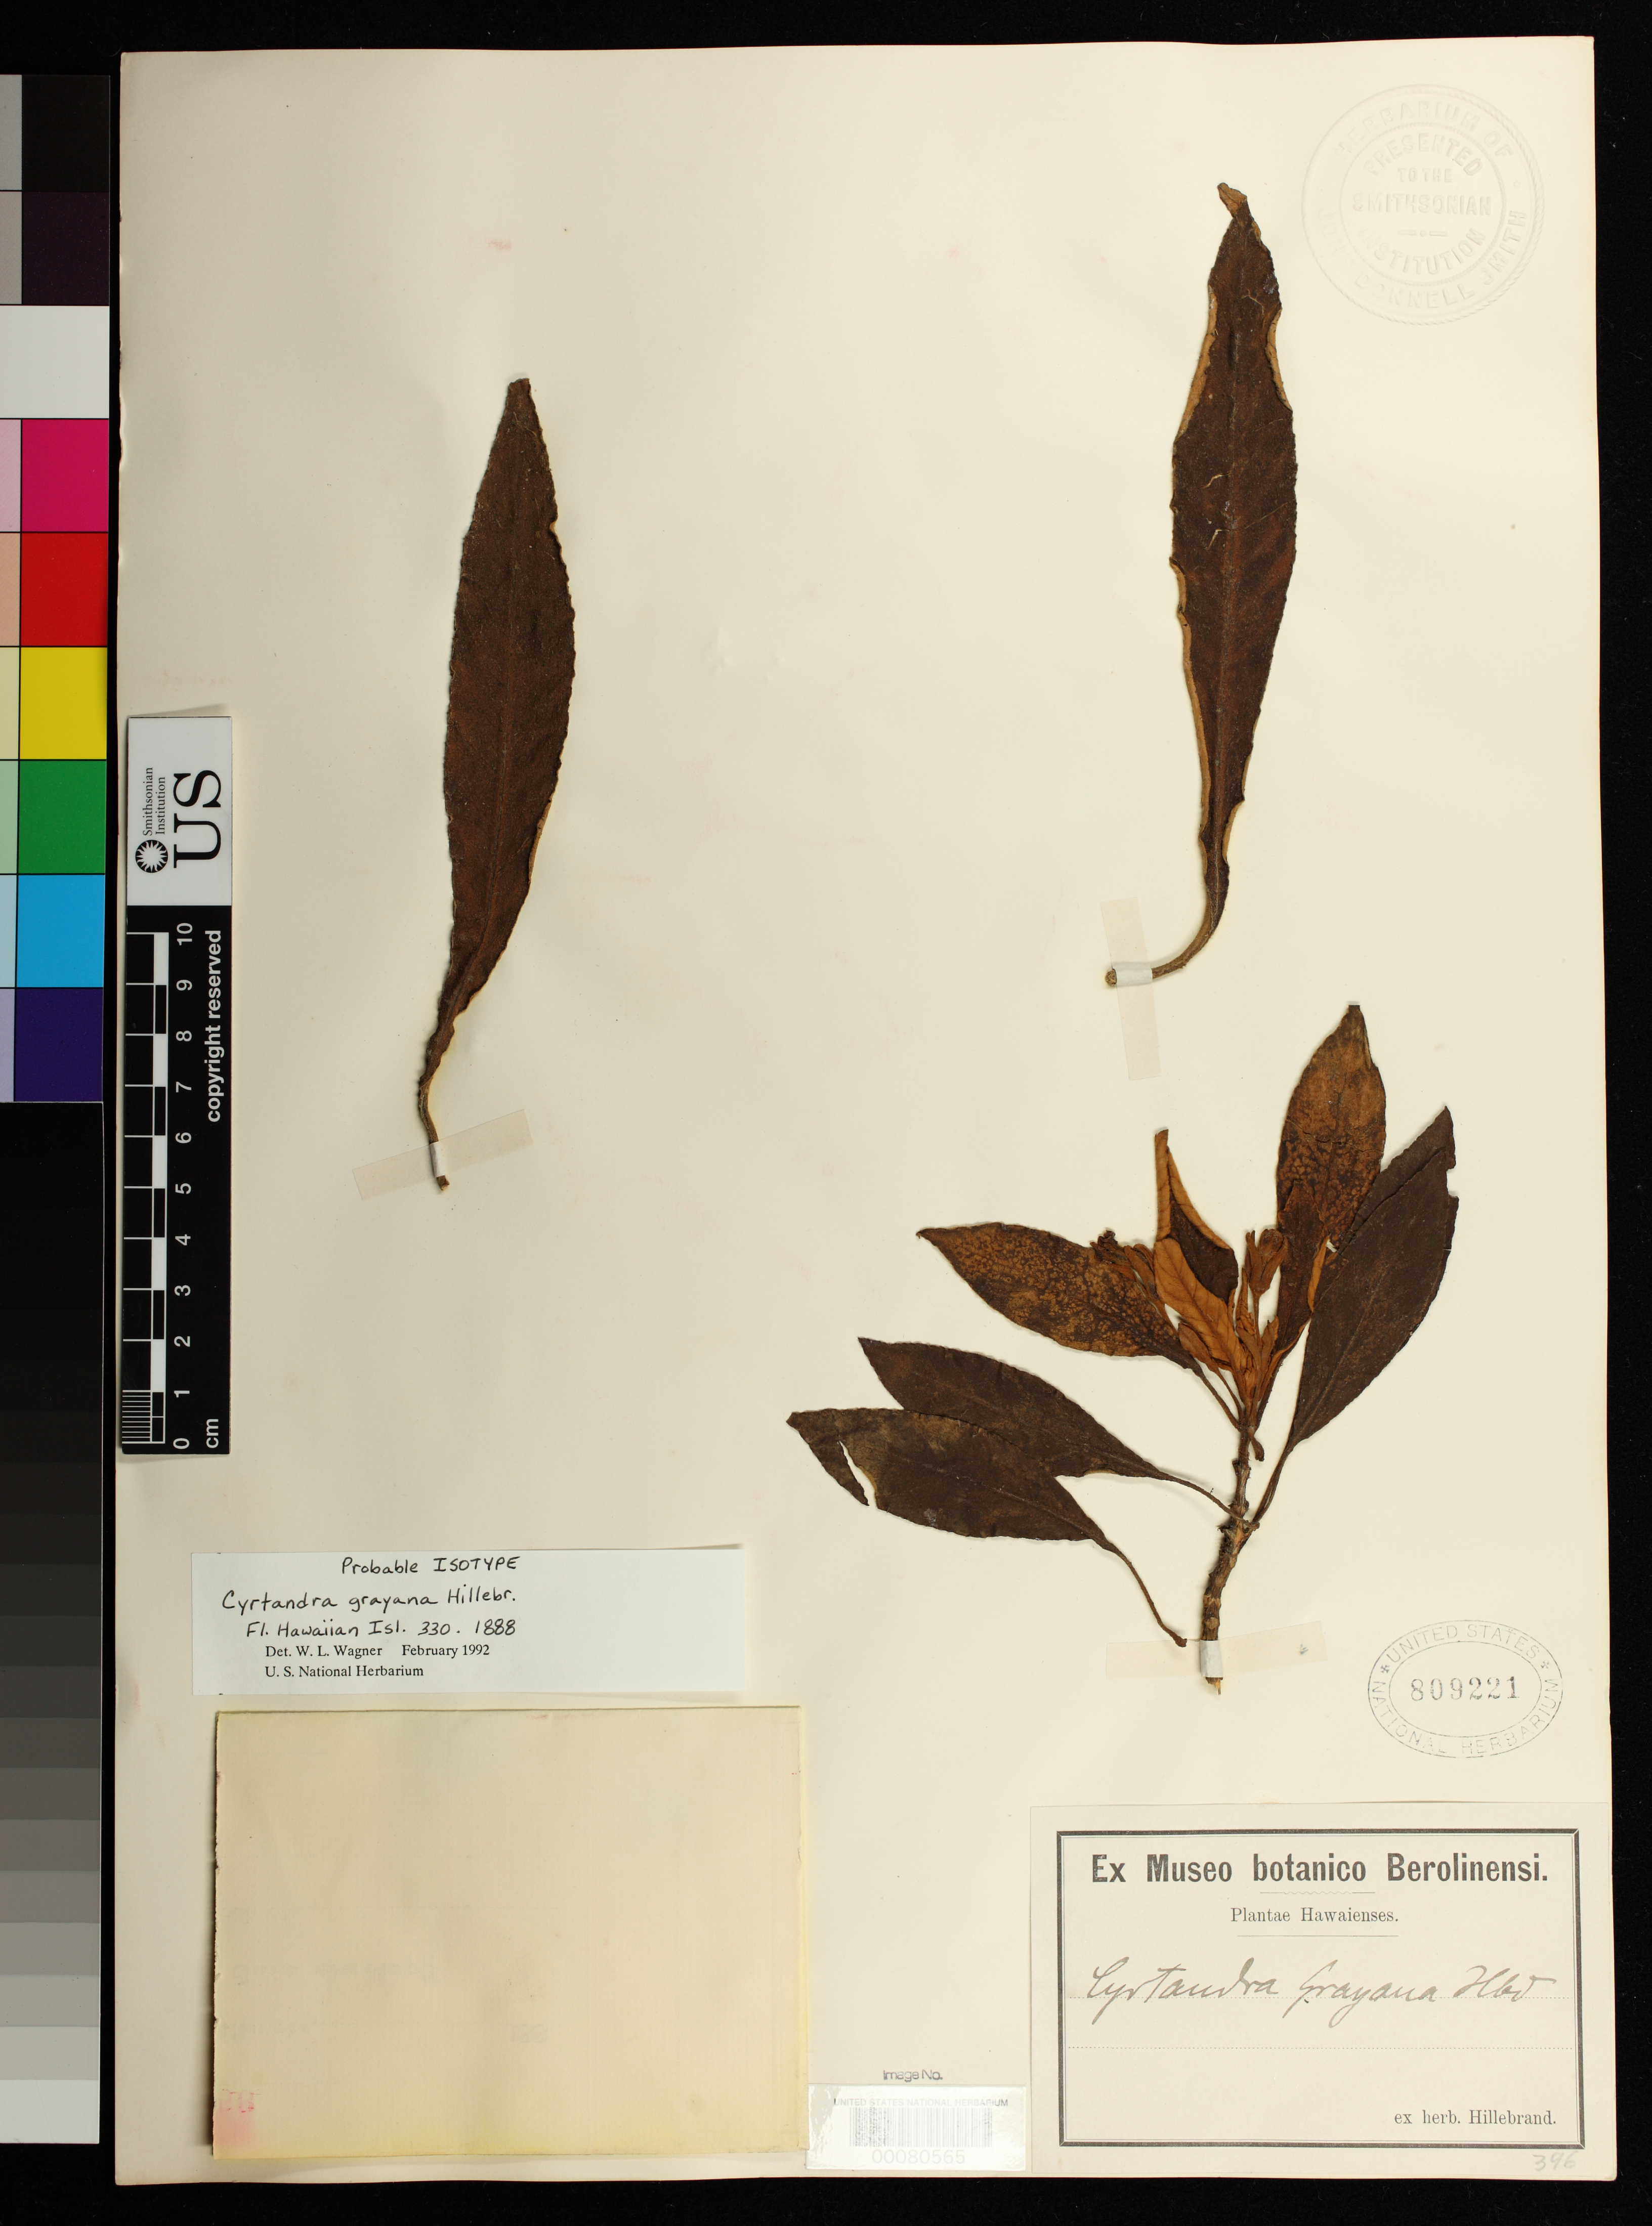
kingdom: Plantae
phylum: Tracheophyta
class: Magnoliopsida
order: Lamiales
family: Gesneriaceae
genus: Cyrtandra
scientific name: Cyrtandra grayana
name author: Hillebr.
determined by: Wagner, W. L., (BOT), Smithsonian Institution - National Museum of Natural History (UNITED STATES)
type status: Possible Isotype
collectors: W. Hillebrand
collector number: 396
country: United States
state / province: Hawaii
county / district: Maui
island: Maui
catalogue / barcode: US 809221